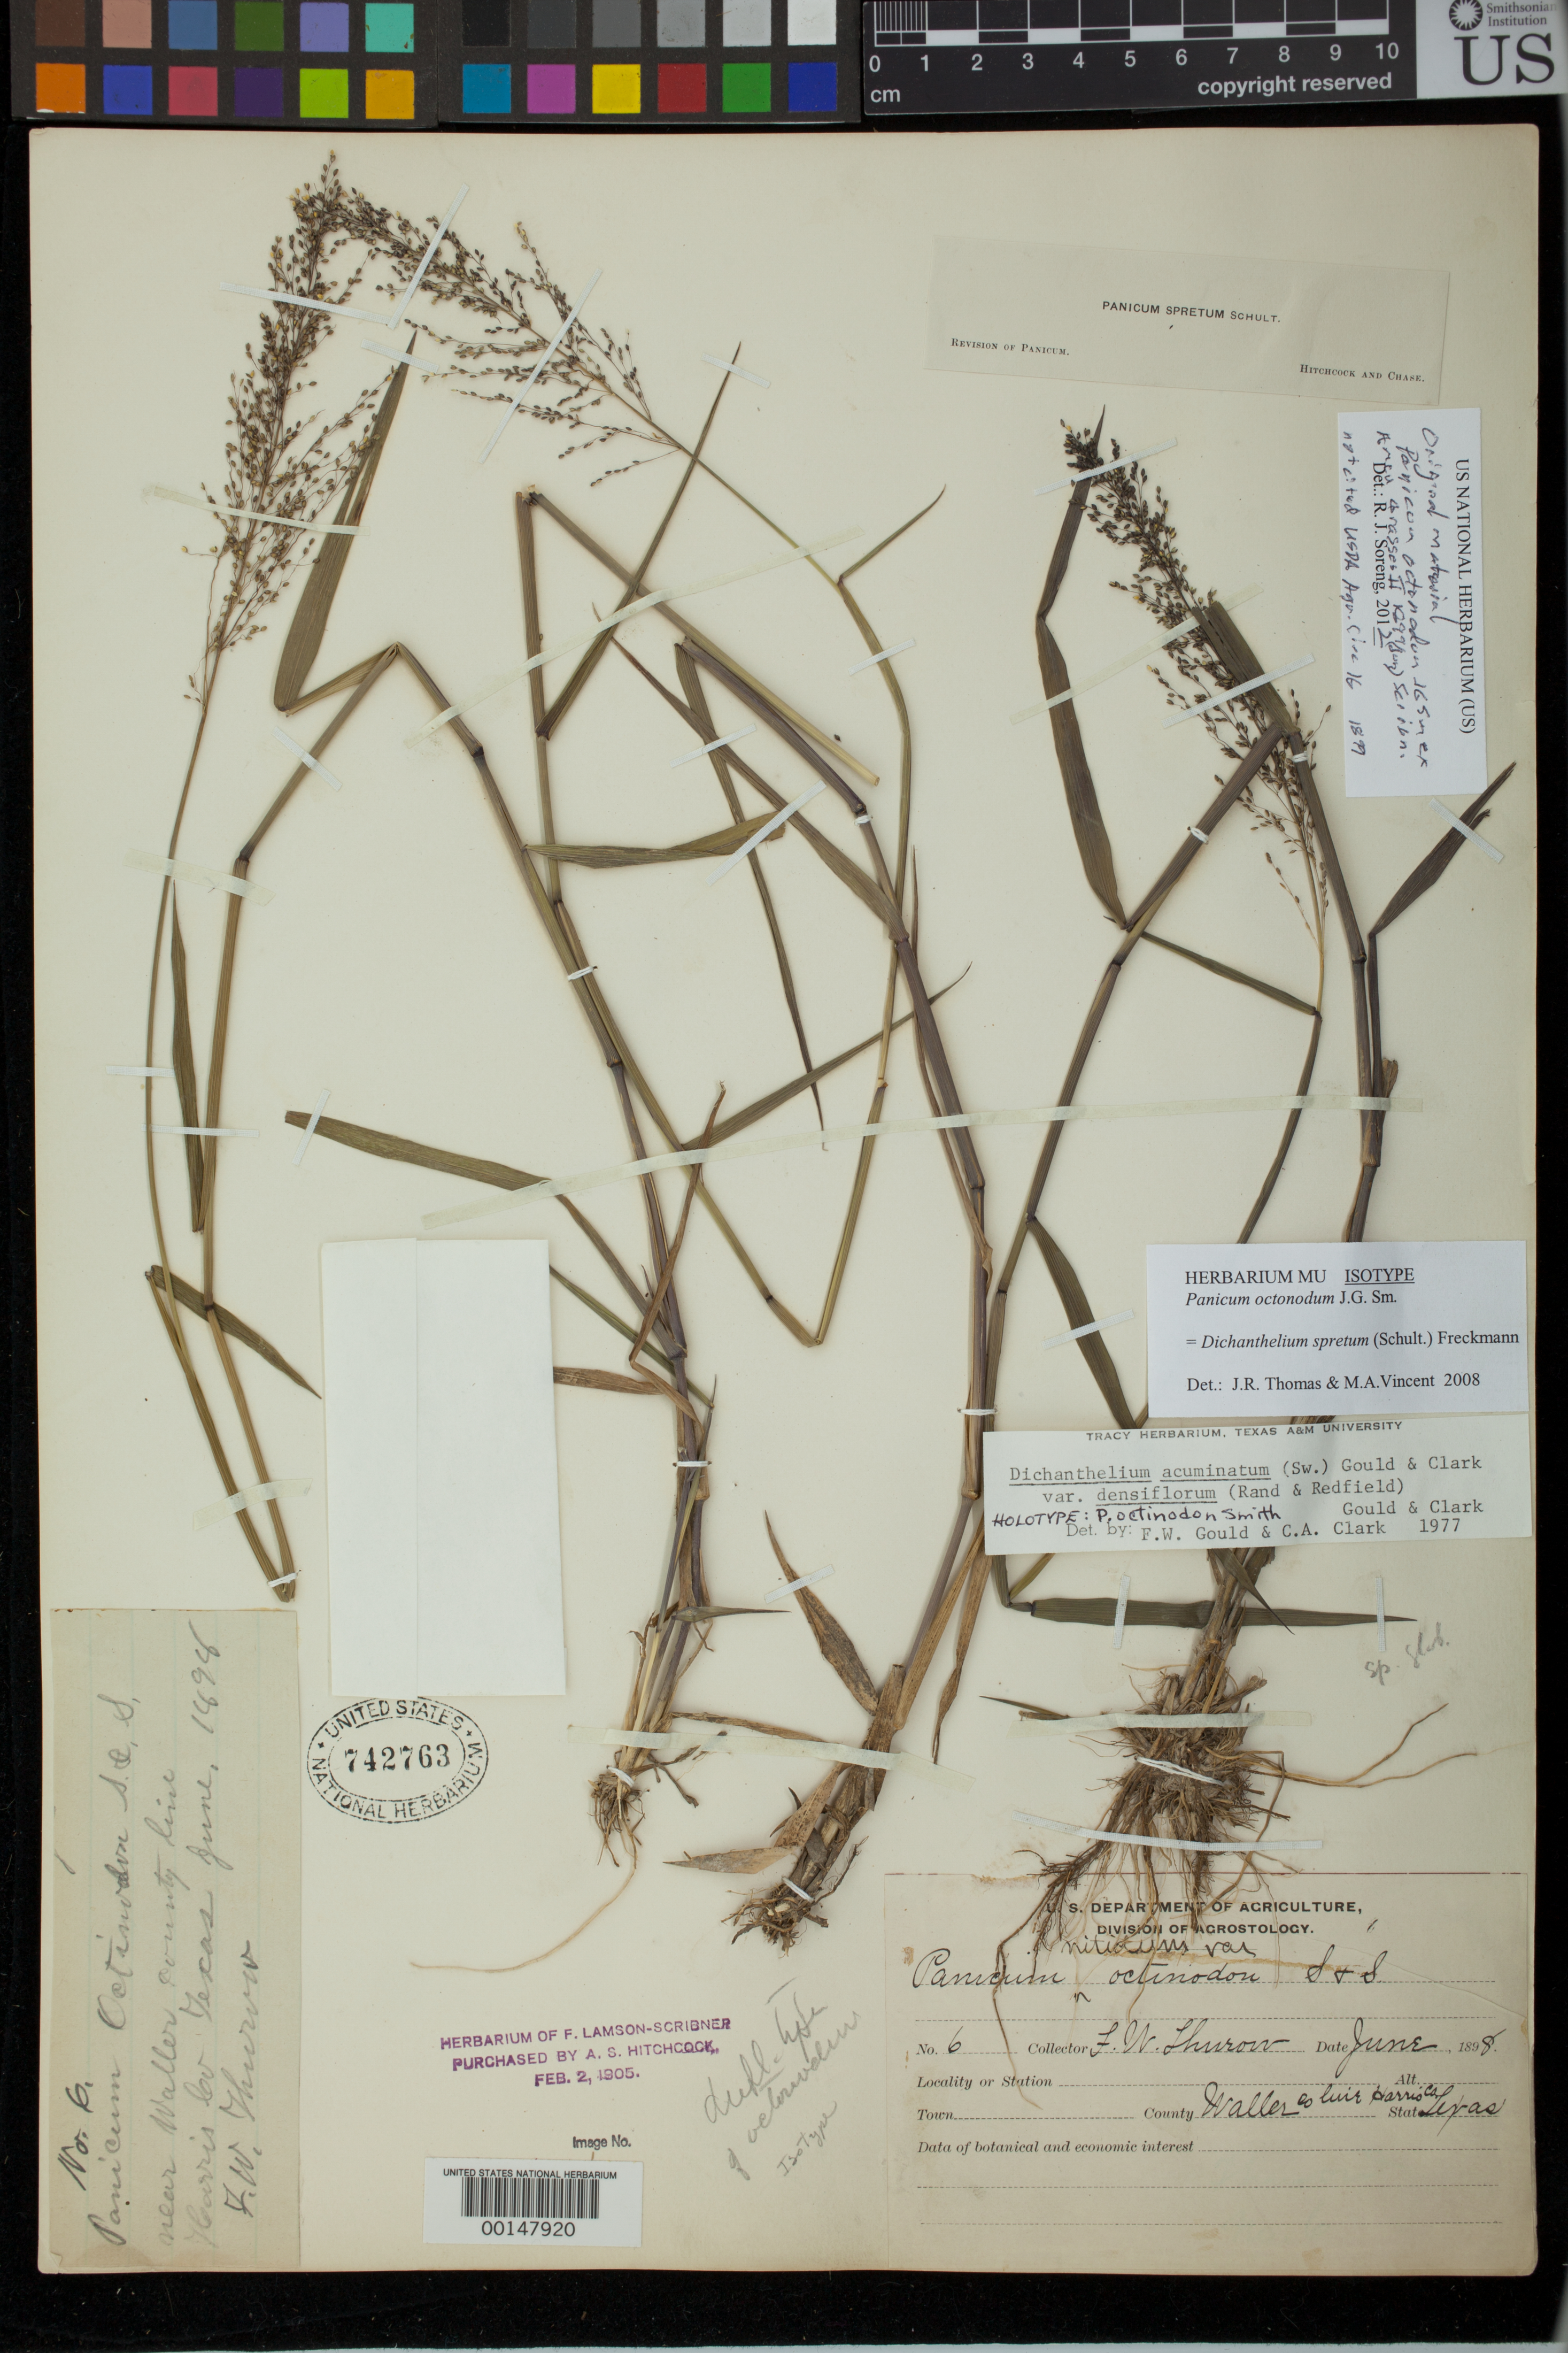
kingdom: Plantae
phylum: Tracheophyta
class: Liliopsida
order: Poales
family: Poaceae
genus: Panicum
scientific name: Panicum octonodum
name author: J.G. Sm. ex Scribn.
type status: Type Collection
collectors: F. W. Thurow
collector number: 6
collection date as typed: Jun 1898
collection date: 1898-06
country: United States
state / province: Texas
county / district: Waller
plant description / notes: This sheet annotated as "holotype" by F.W. Gould & C.A. Clark (1977) but protologue does not explicitly cite a type collection or specimen and original material annotated with this name was collected on 2 different dates (May 1898 & June 1898). Name re-published by Scribn. & J.G. Sm. (July 1899, Circ. Div. Agrostol. U.S.D.A. 16: 5-6) citing only collection of June 1898.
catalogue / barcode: US 742763